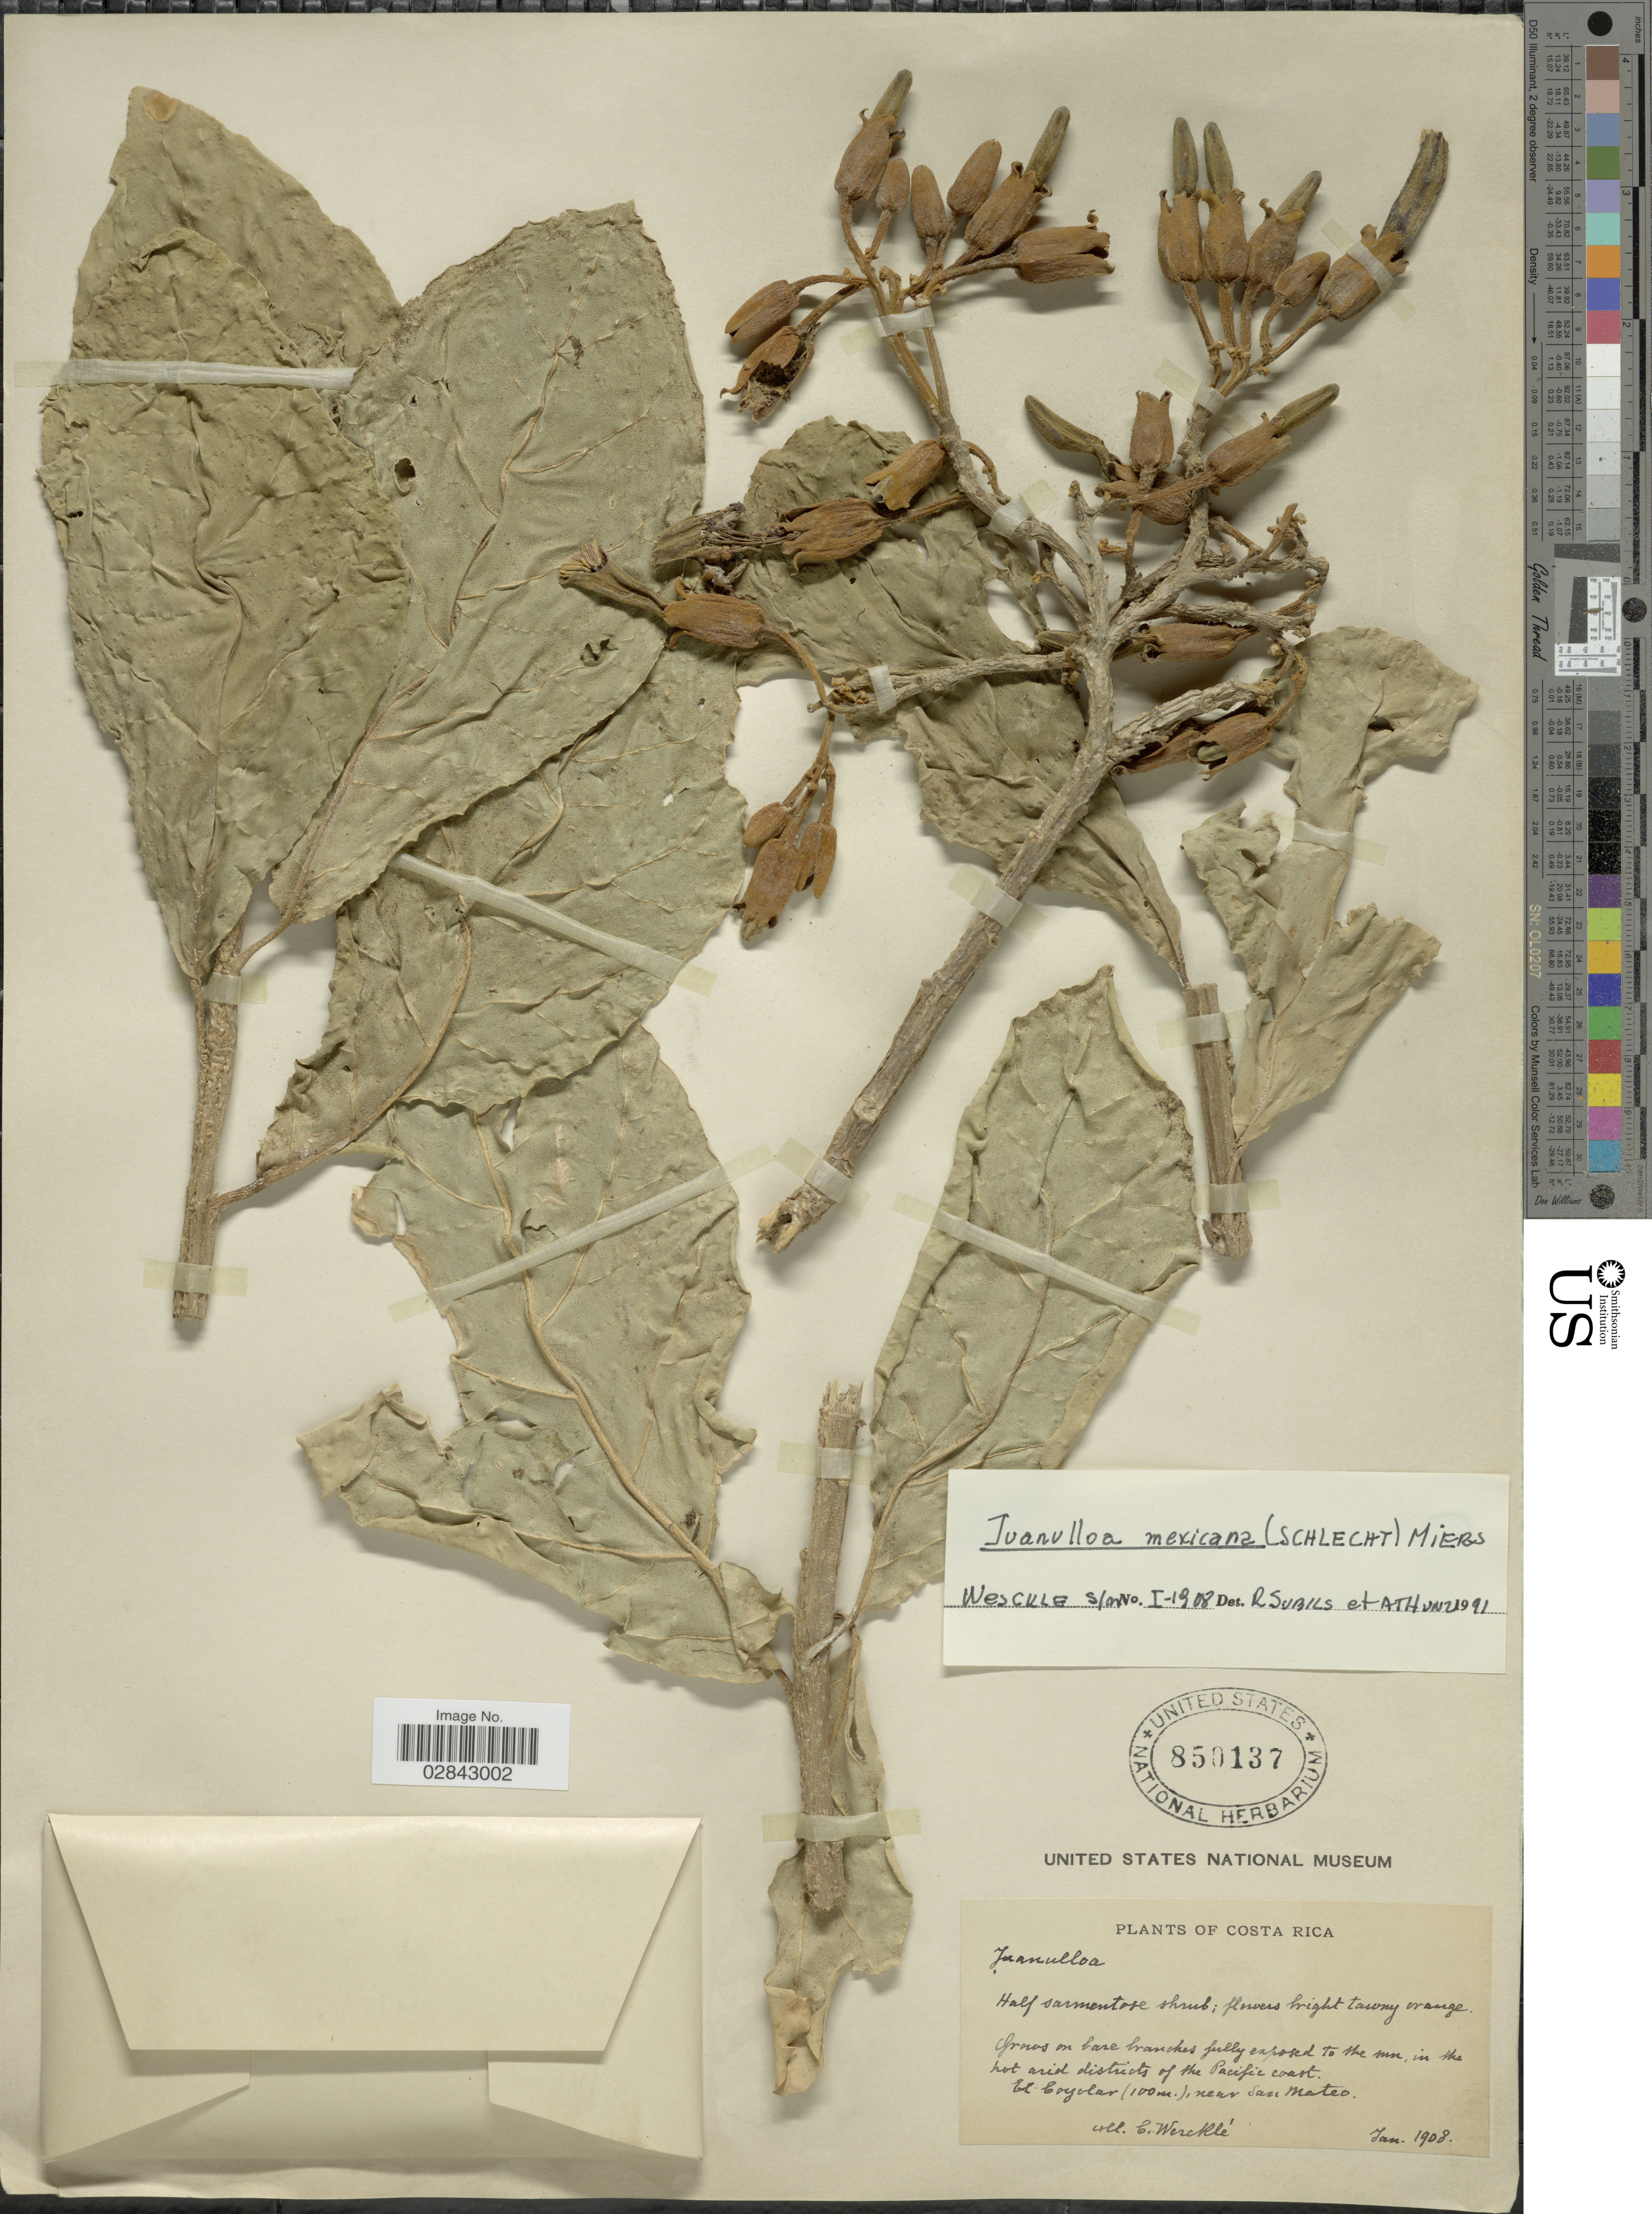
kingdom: Plantae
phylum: Tracheophyta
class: Magnoliopsida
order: Solanales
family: Solanaceae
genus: Juanulloa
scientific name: Juanulloa mexicana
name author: Miers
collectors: C. Wercklé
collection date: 1908-01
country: Costa Rica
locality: In the hot arid districts of the Pacific Coast. El Coyclar, near San Mateo.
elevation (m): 100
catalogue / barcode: US 850137